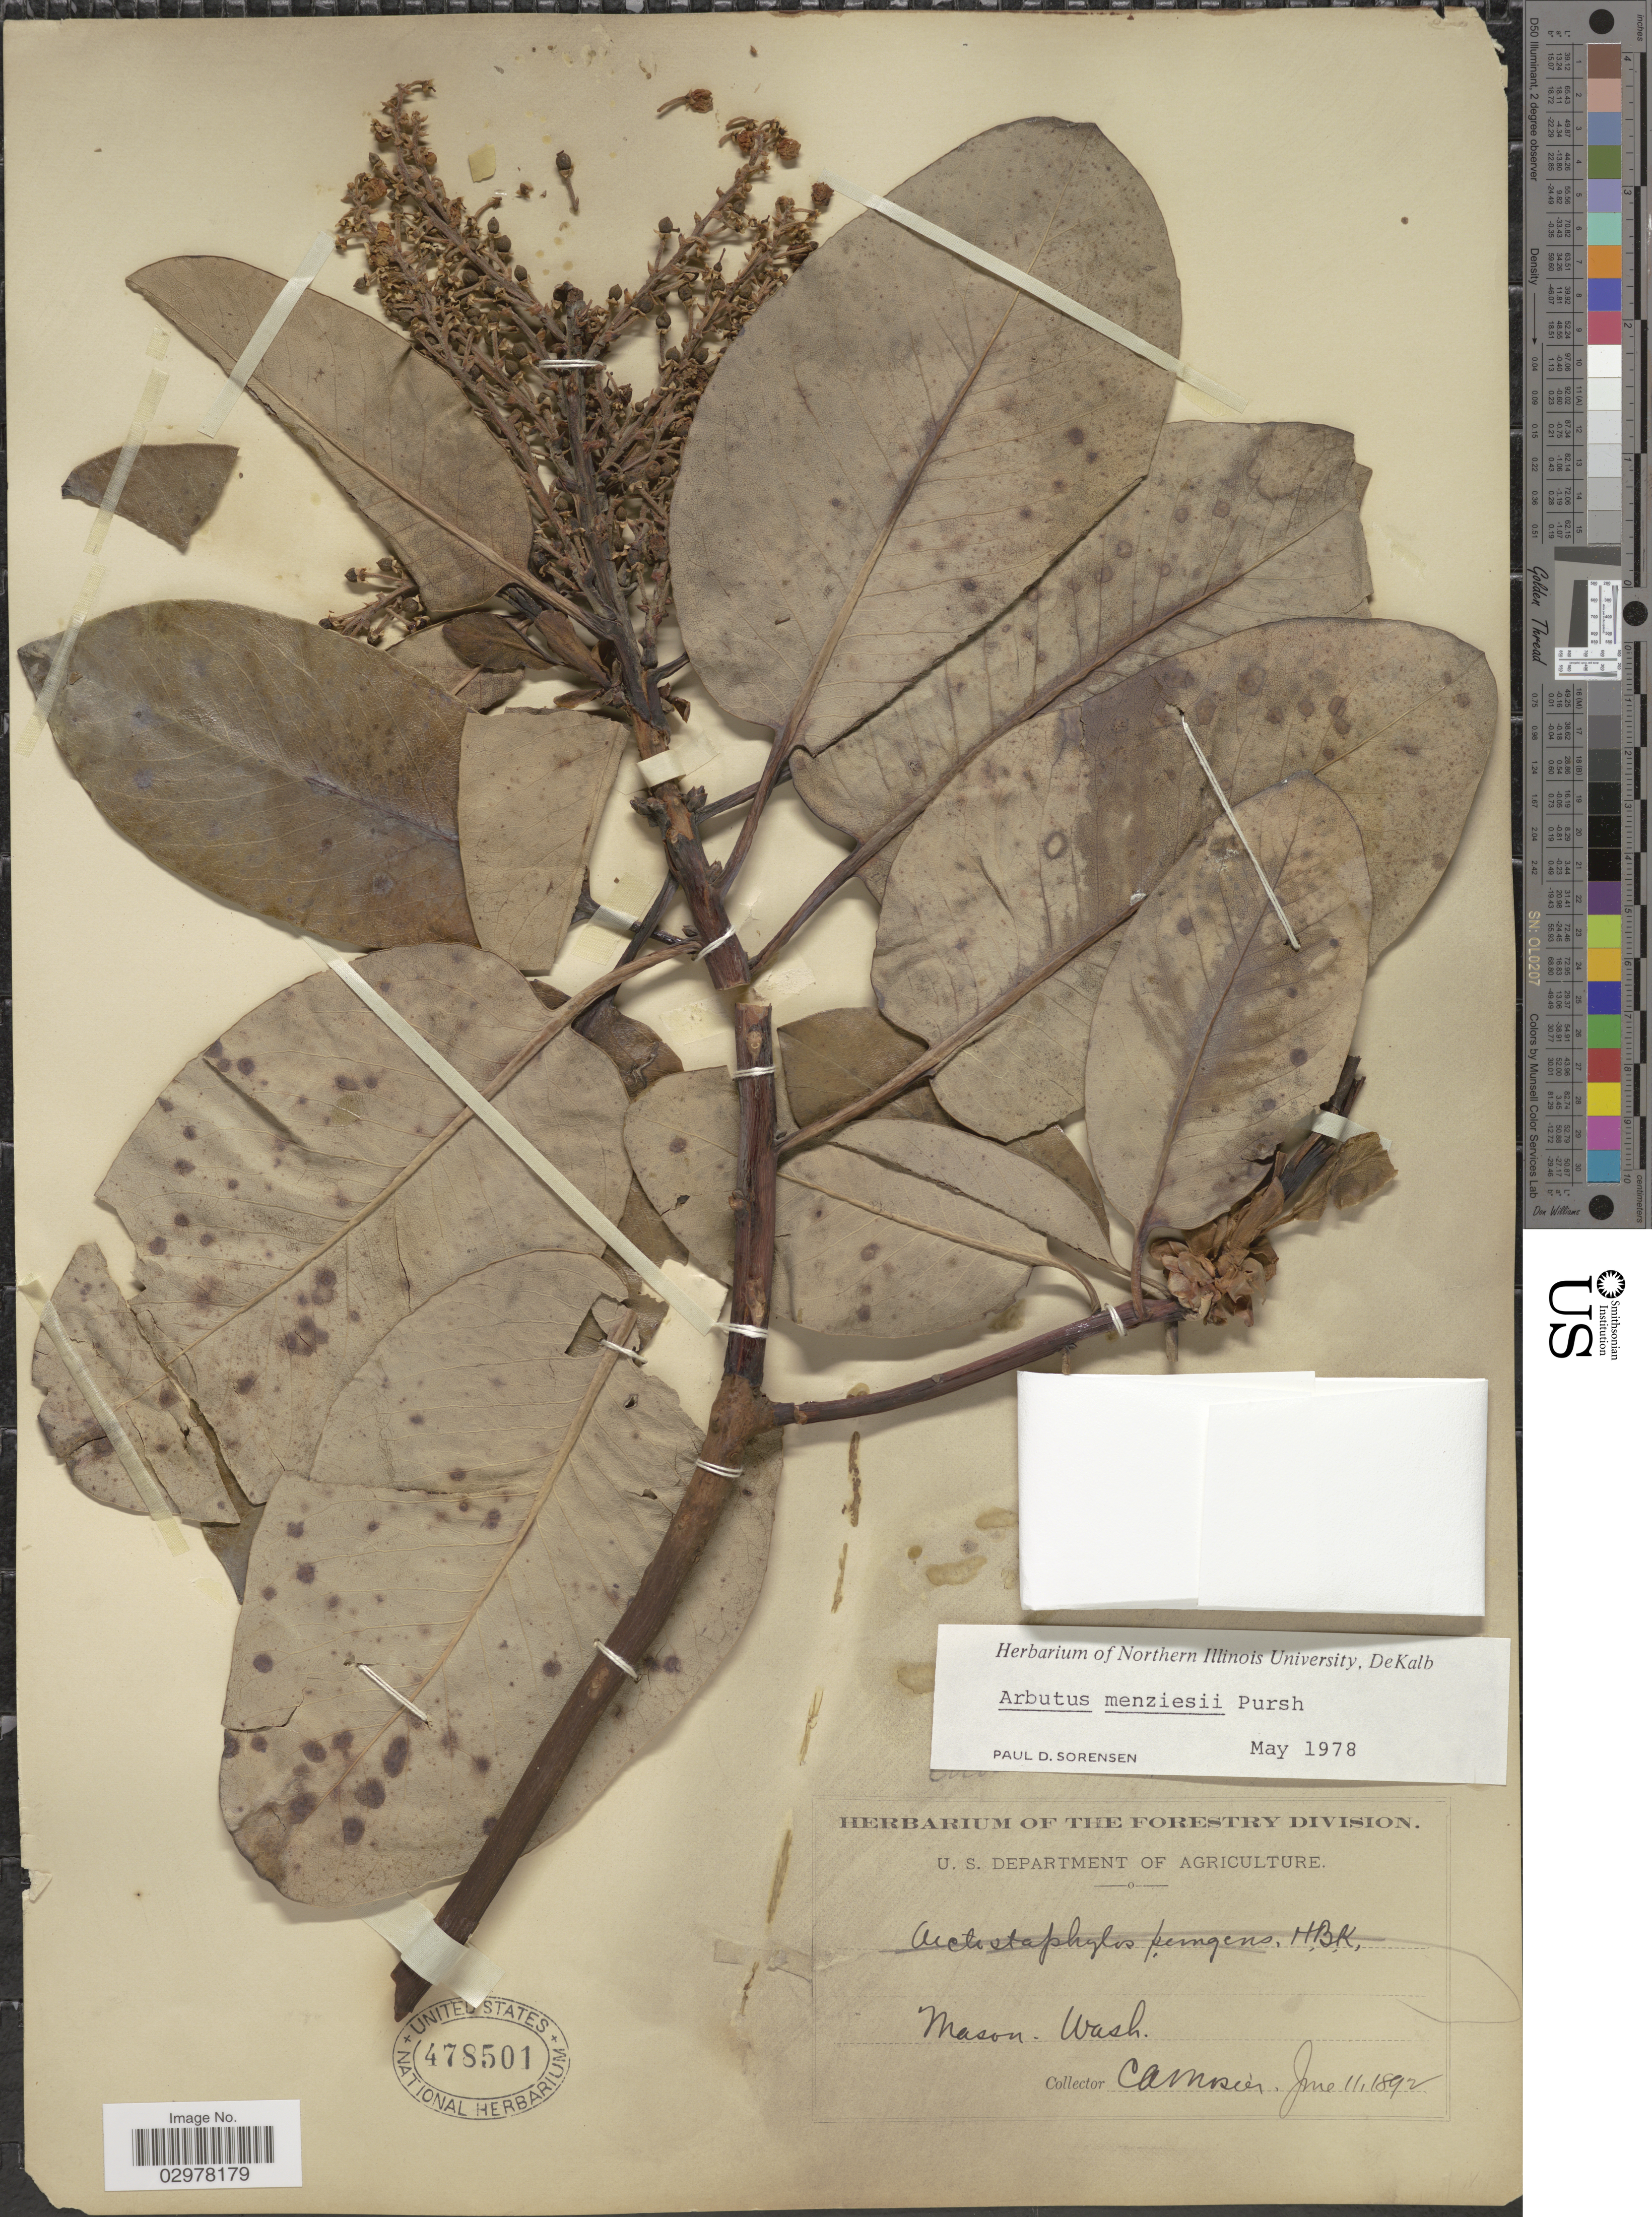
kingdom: Plantae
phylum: Tracheophyta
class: Magnoliopsida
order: Ericales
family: Ericaceae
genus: Arbutus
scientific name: Arbutus menziesii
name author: Pursh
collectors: C. A. Mosier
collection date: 1892-06-11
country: United States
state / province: Washington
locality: Mason.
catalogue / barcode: US 478501